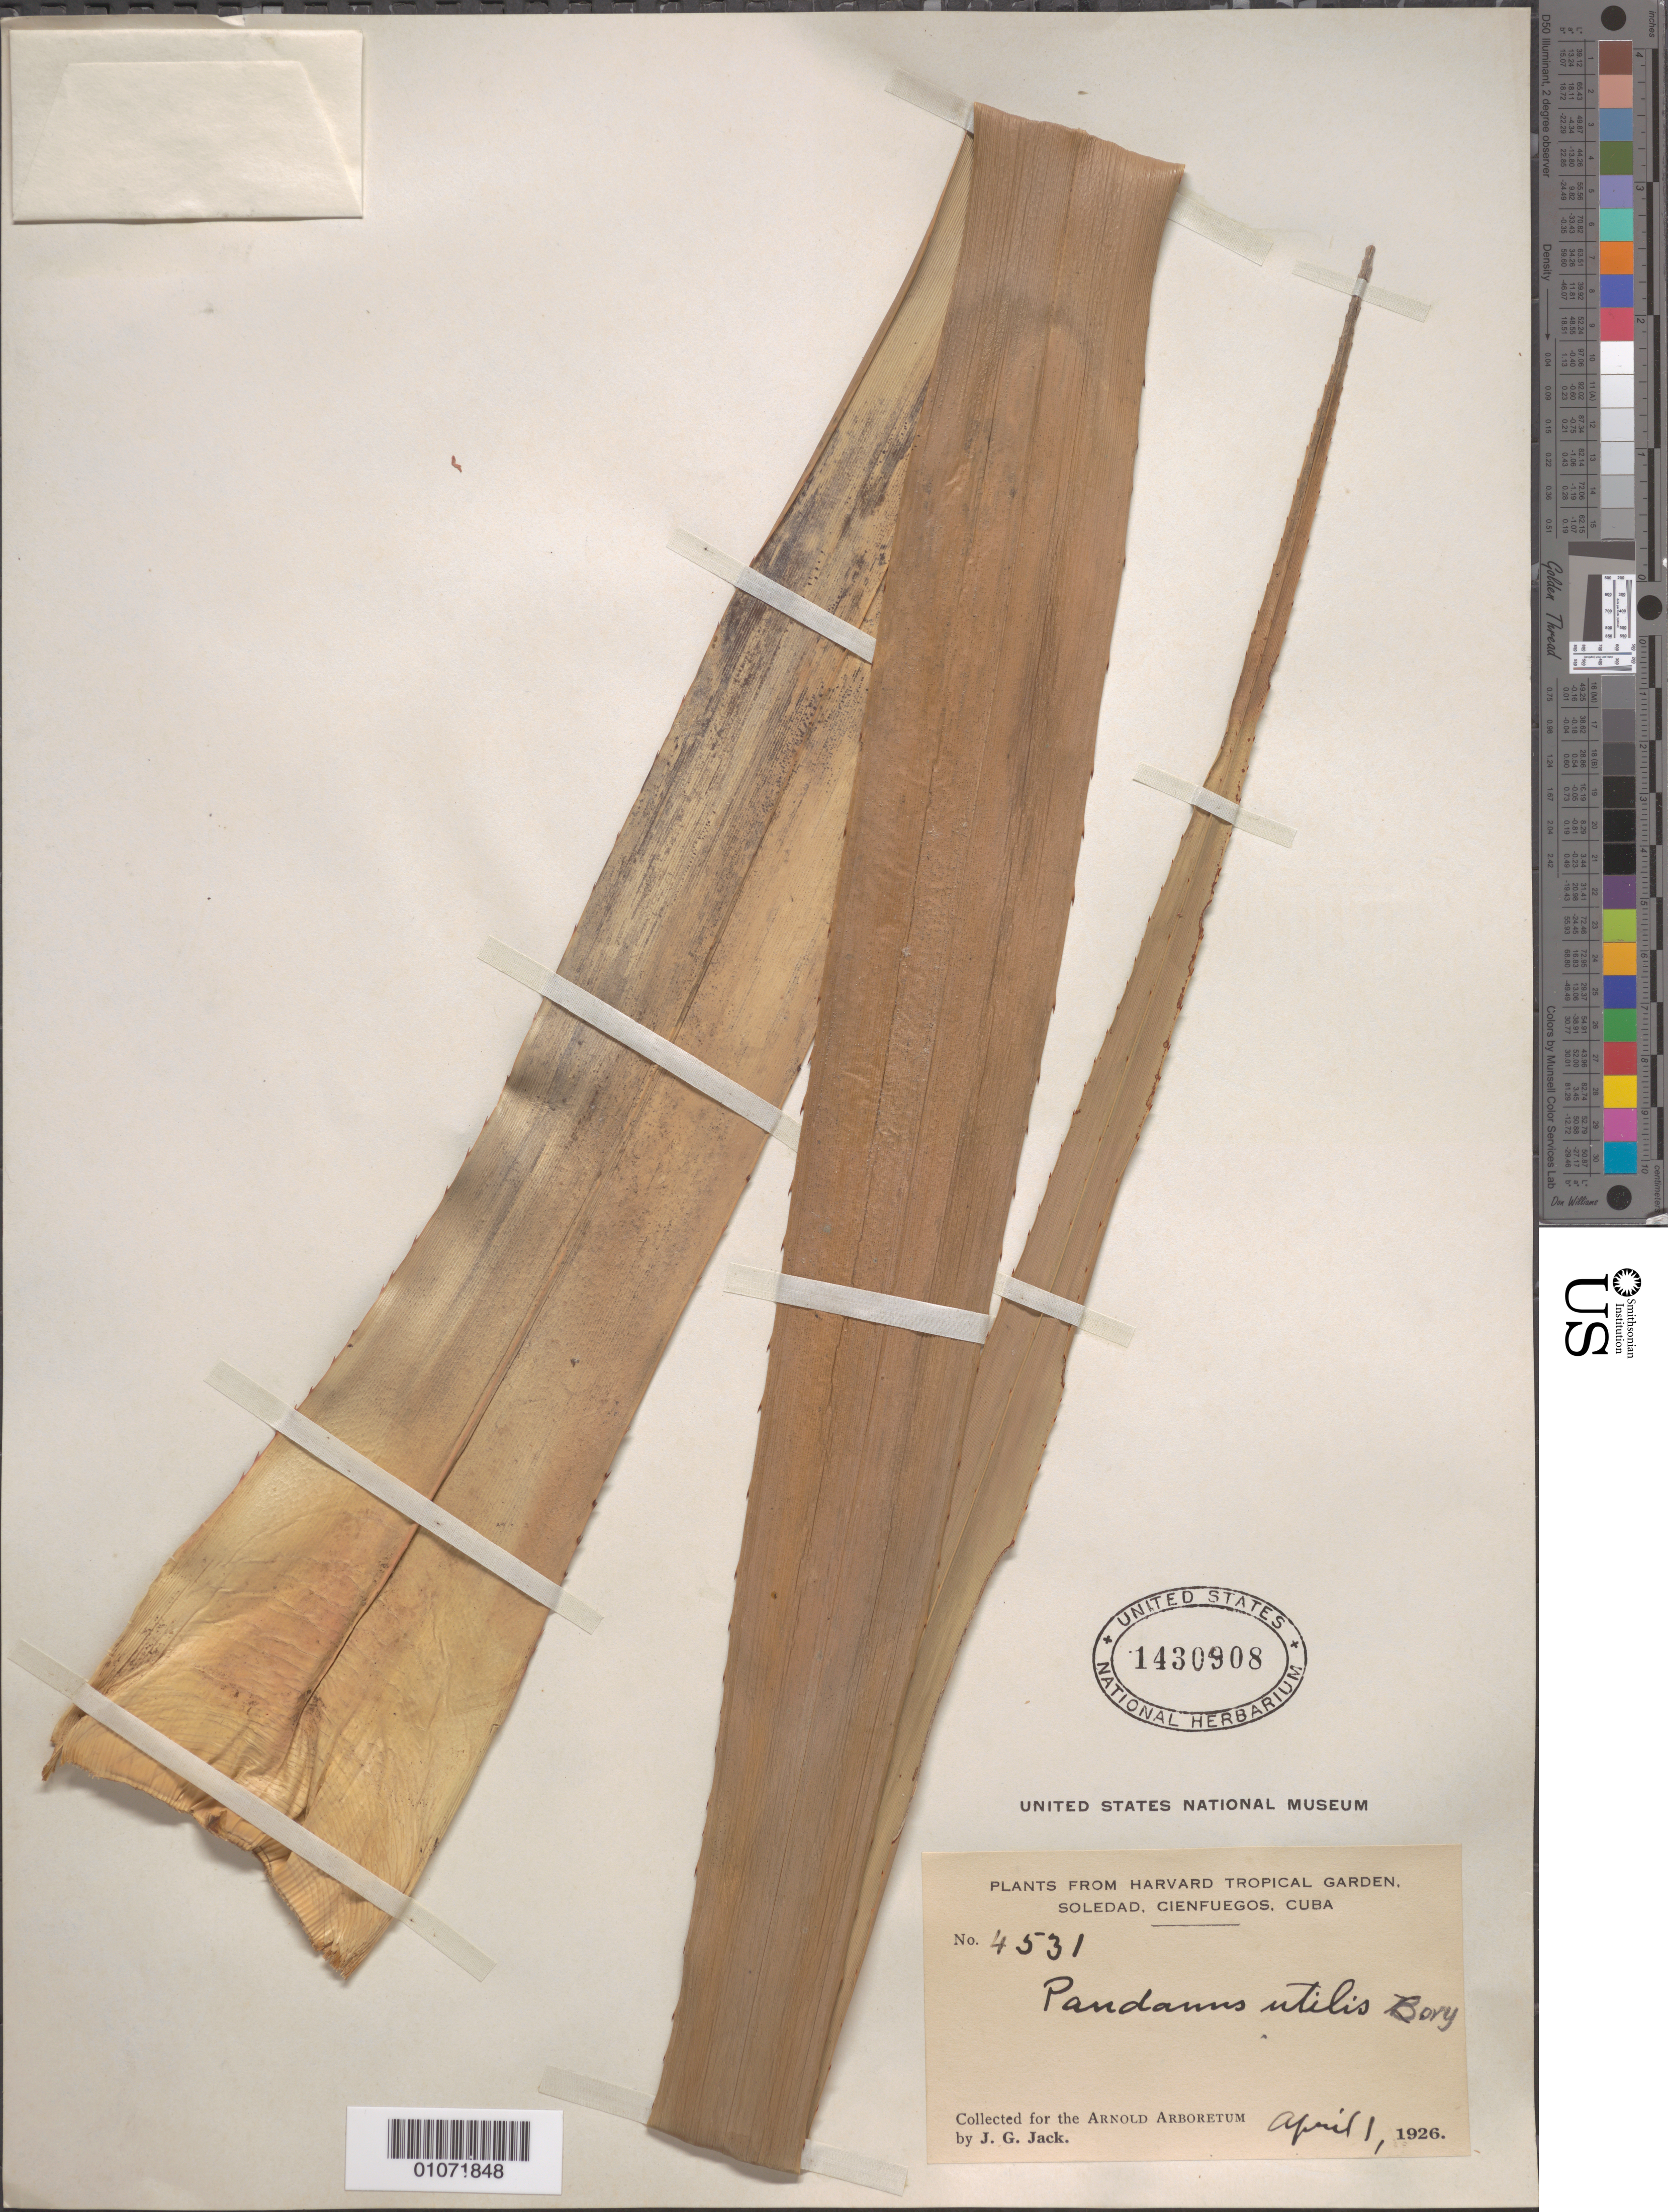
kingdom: Plantae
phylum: Tracheophyta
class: Pinopsida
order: Pinales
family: Cupressaceae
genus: Juniperus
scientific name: Juniperus lucayana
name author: Britton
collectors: J. G. Jack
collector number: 4531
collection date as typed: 01 Apr 1926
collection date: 1926-04-01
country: Cuba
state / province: Cienfuegos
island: Cuba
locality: Soledad, Cienfuegos Cuba Collected for the Arnold Arboretum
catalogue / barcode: US 1430908